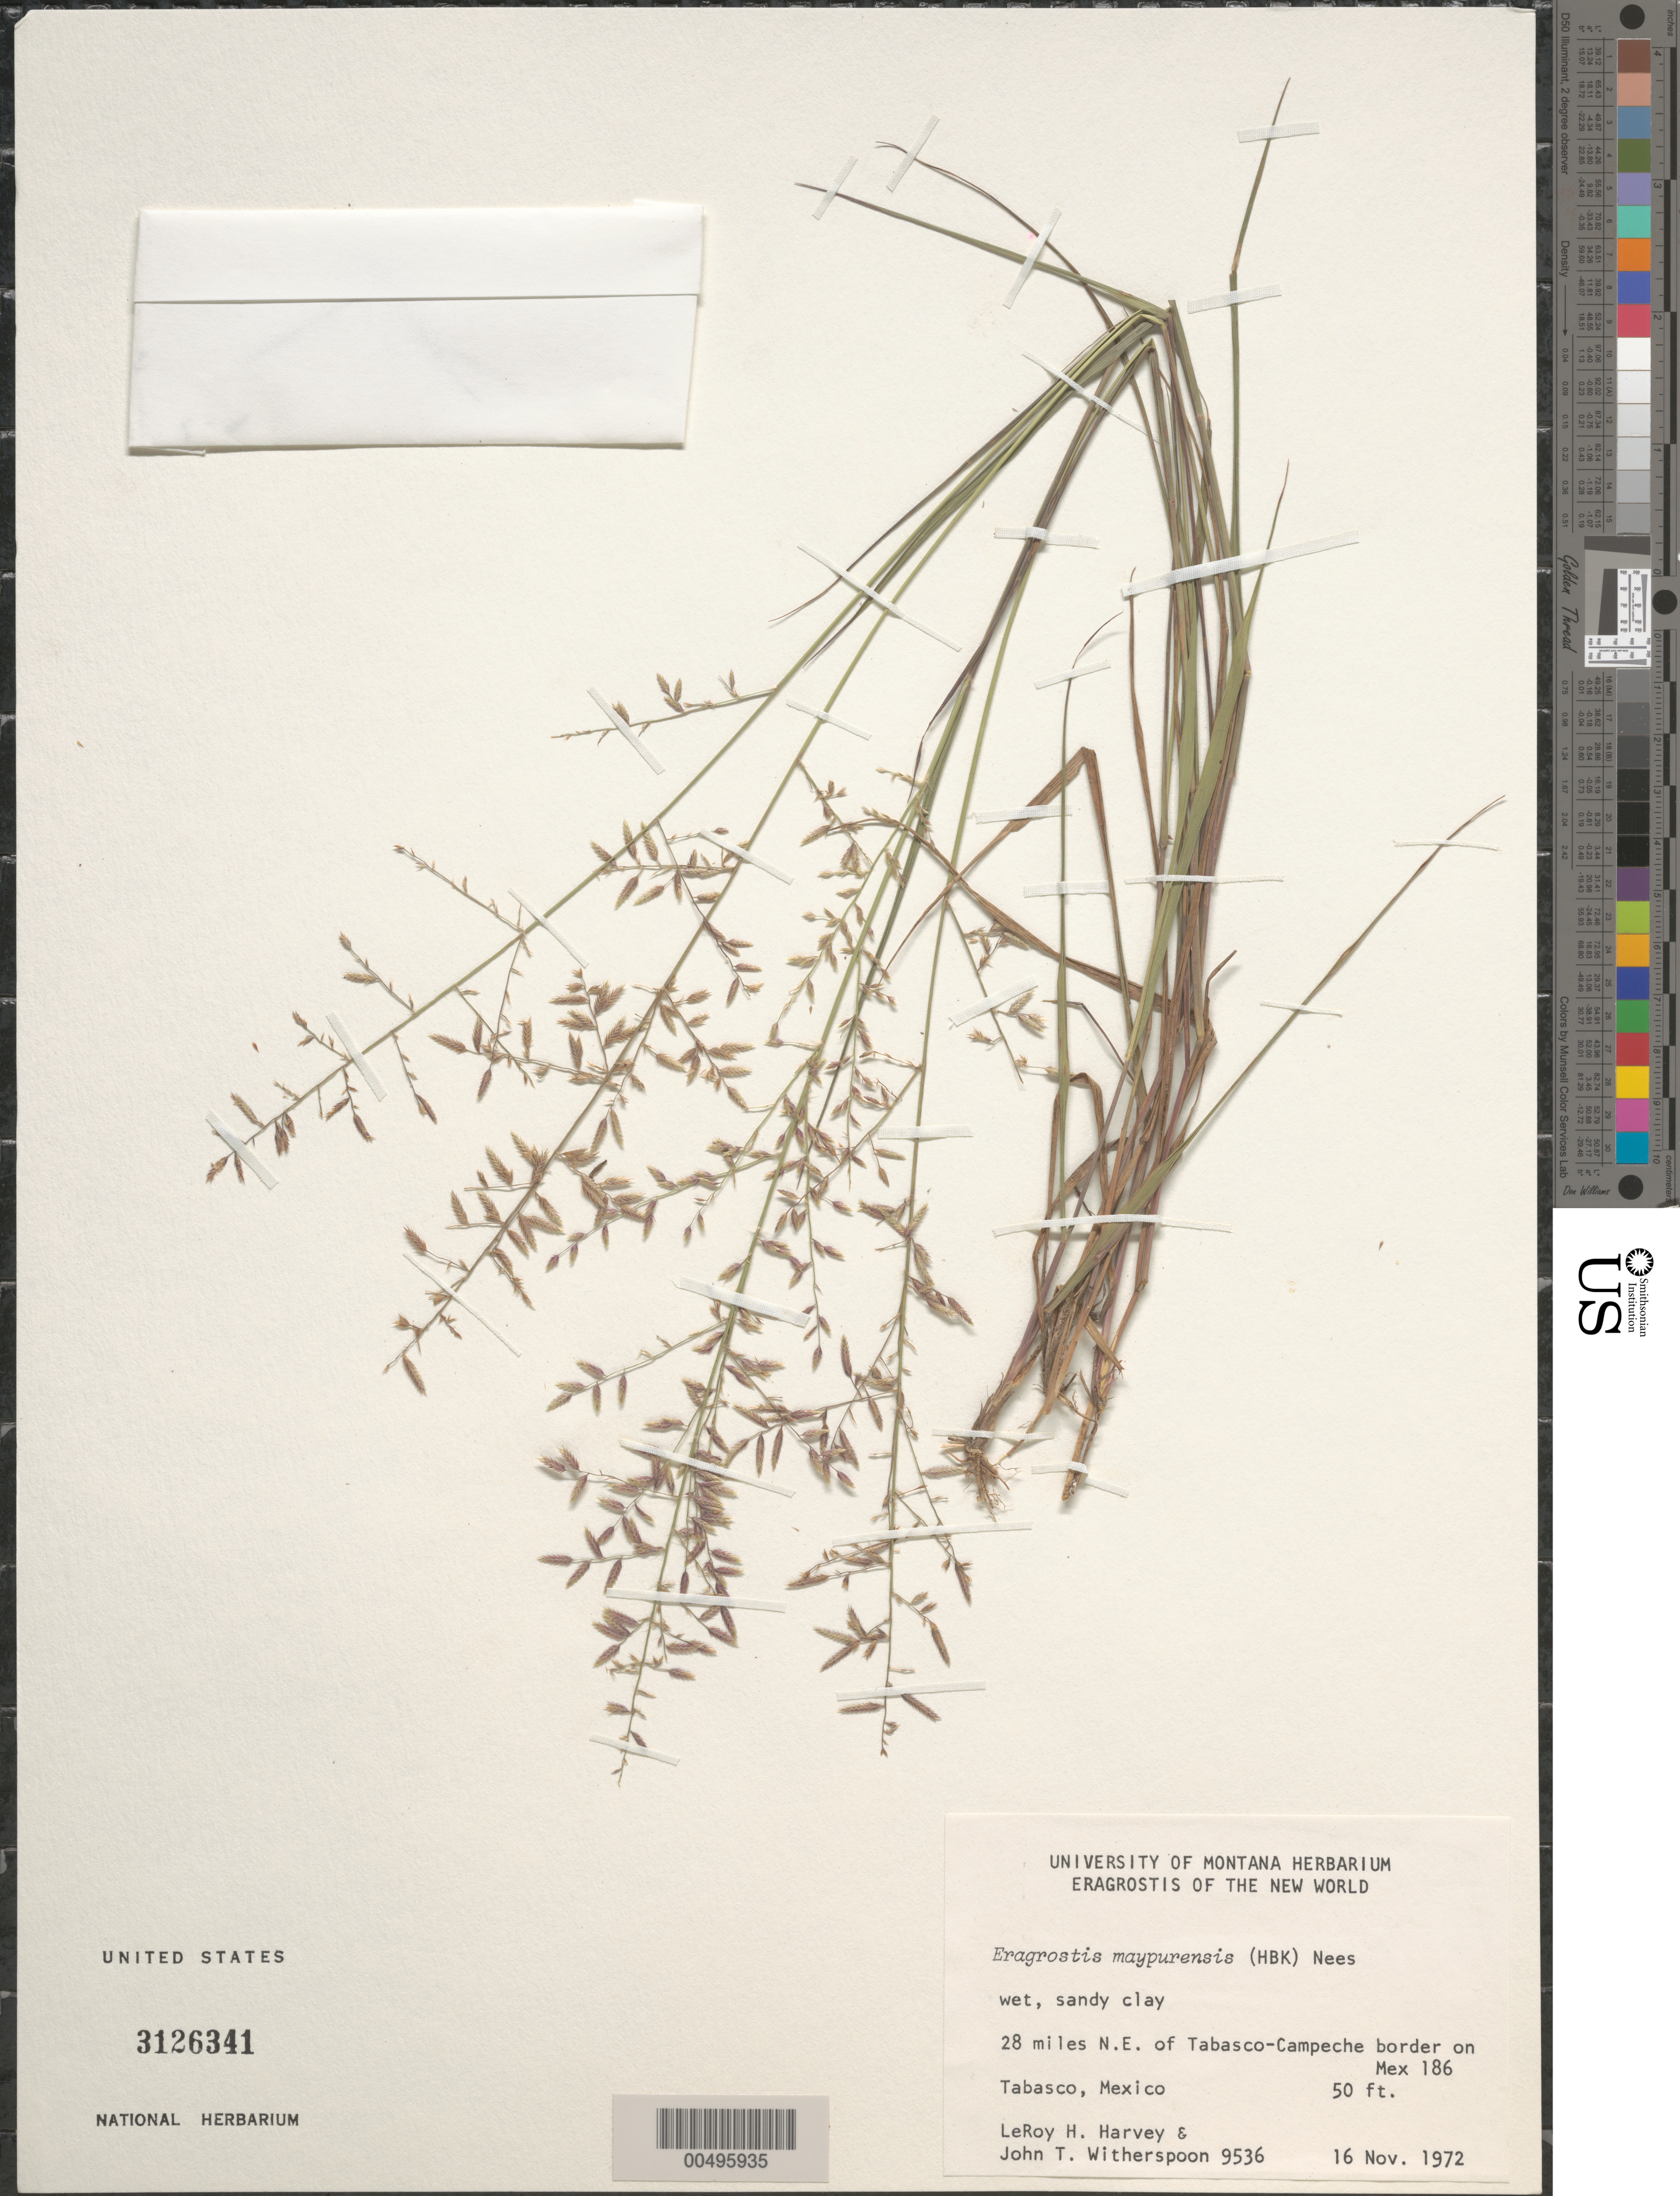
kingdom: Plantae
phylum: Tracheophyta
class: Liliopsida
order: Poales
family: Poaceae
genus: Eragrostis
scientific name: Eragrostis maypurensis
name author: (Kunth) Steud.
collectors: L. H. Harvey & J. Witherspoon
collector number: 9536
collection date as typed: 16 Nov 1972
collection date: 1972-11-16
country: Mexico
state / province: Tabasco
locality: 28 mi NE of Tabasco-Campeche border on Mex 186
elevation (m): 15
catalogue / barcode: US 3126341